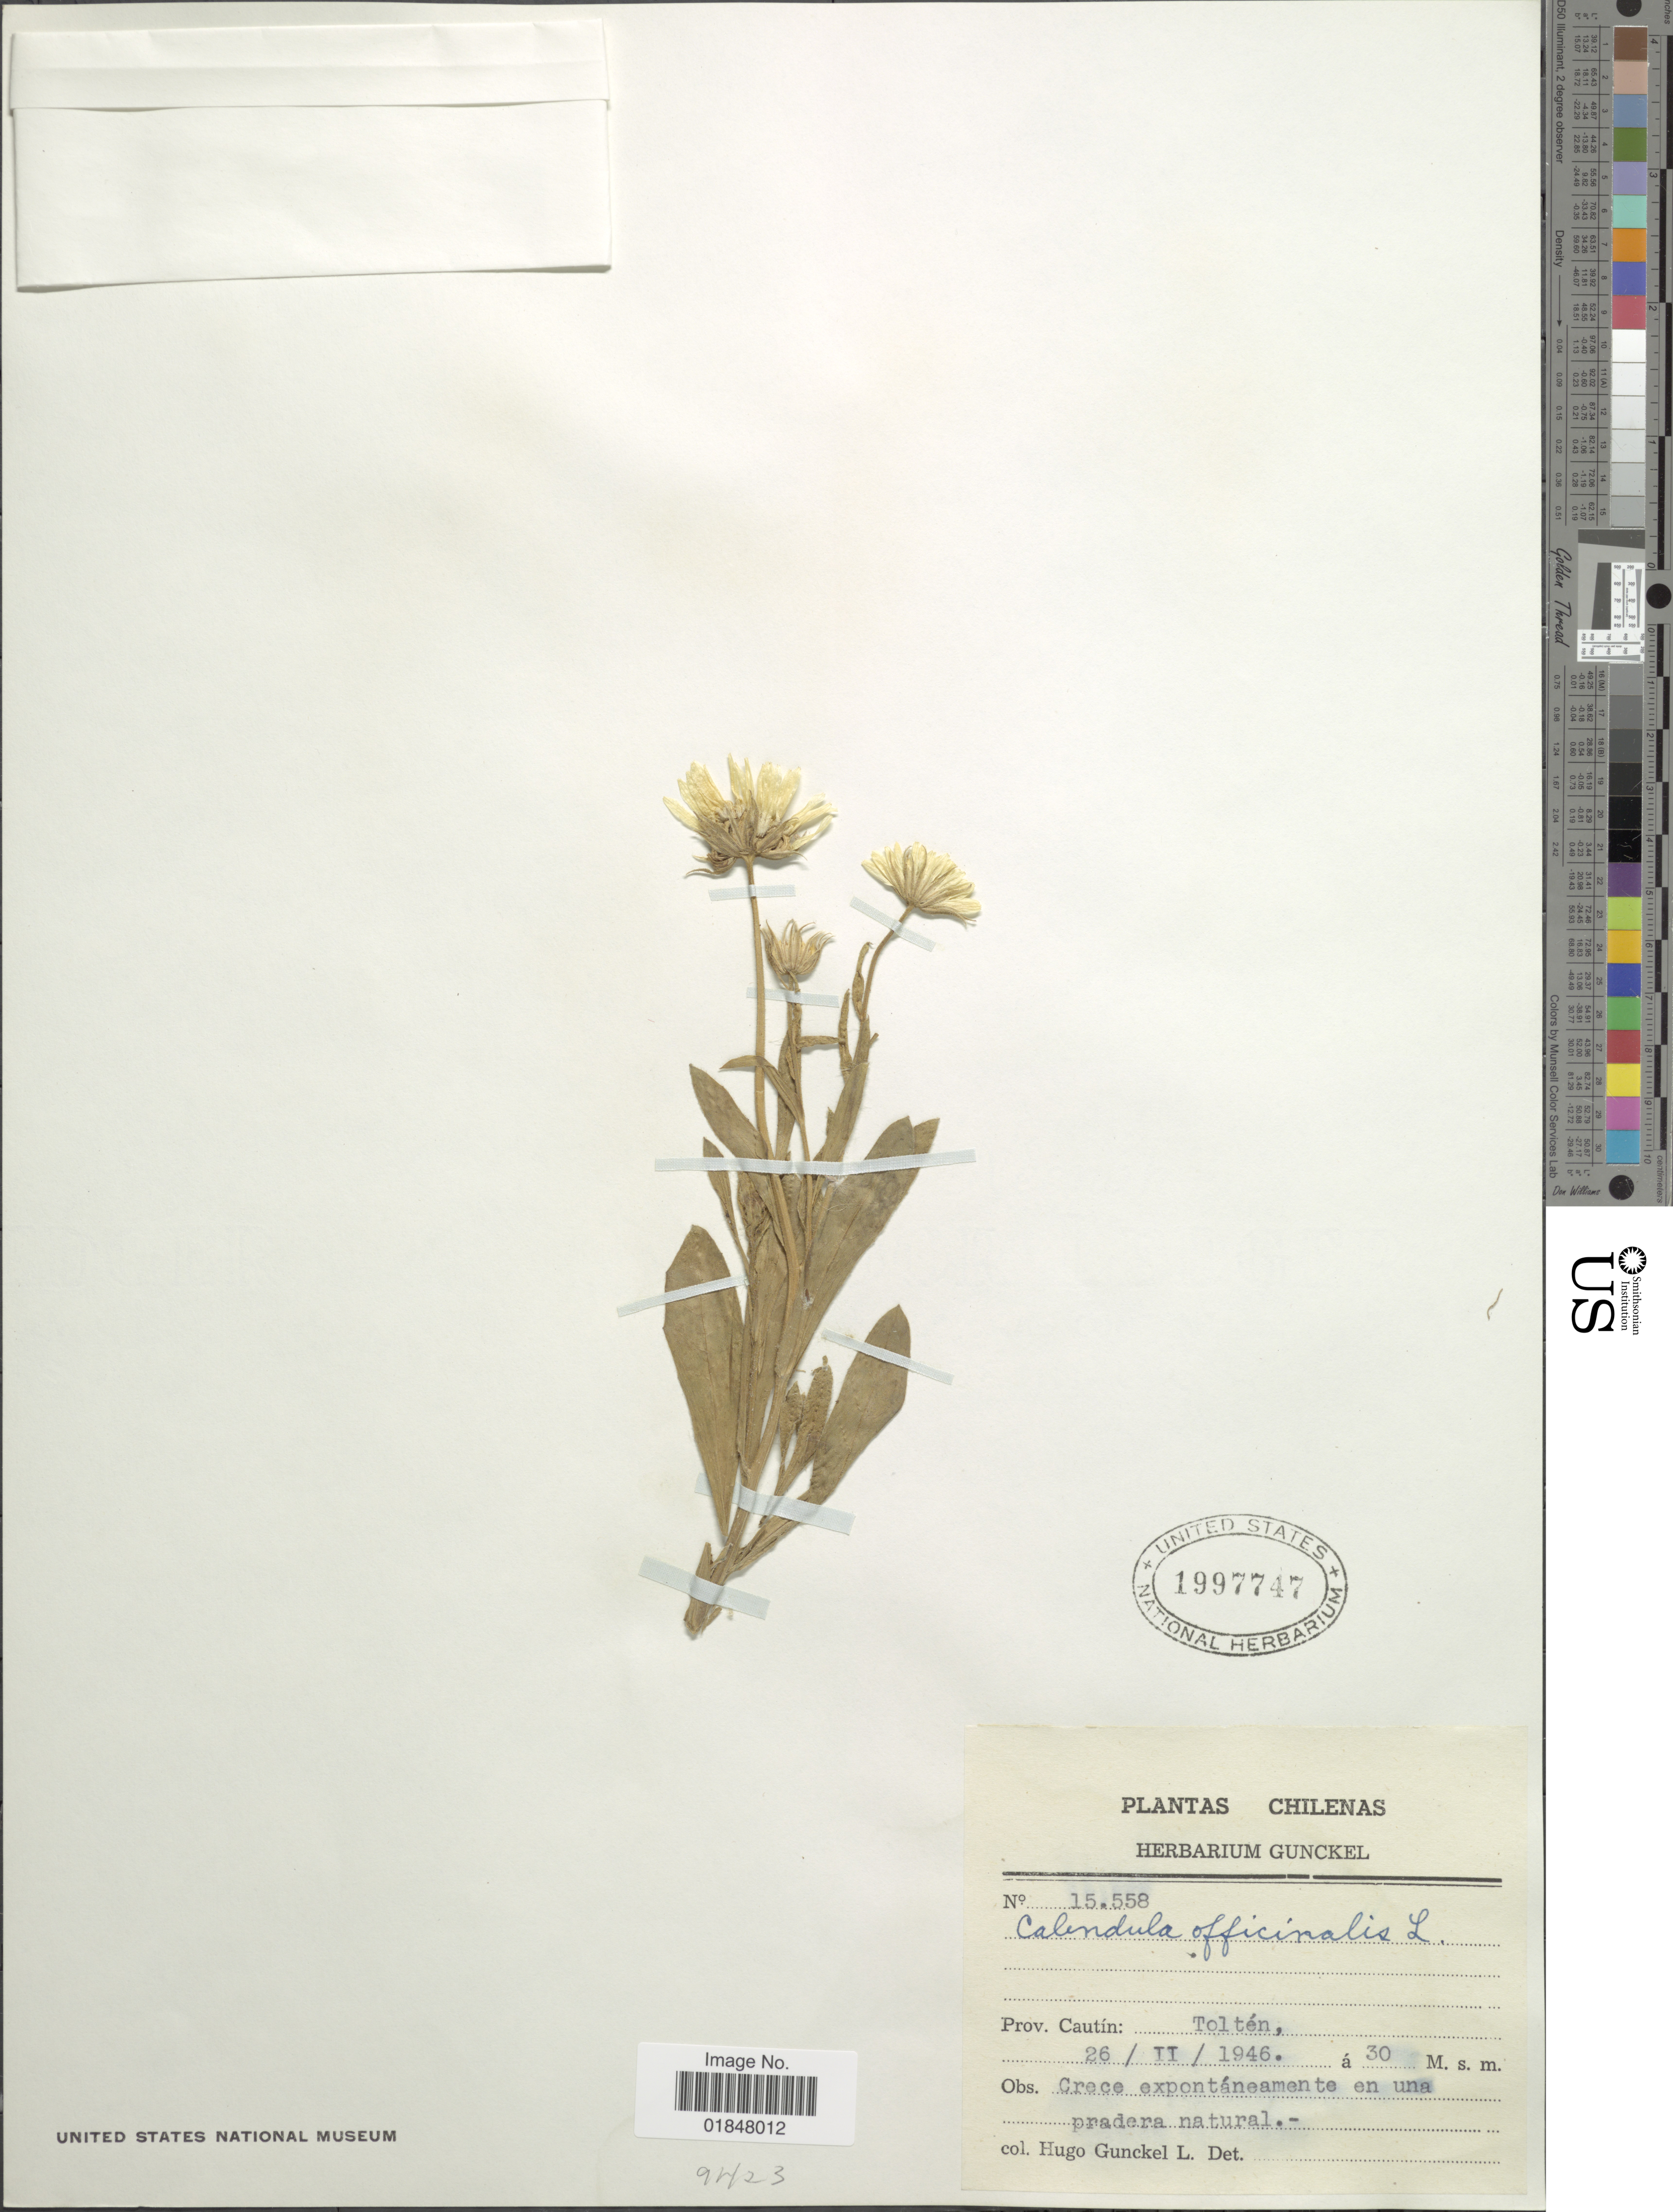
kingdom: Plantae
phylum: Tracheophyta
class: Magnoliopsida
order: Asterales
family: Asteraceae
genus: Calendula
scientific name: Calendula officinalis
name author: L.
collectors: H. Gunckel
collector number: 15558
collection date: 1946-02-26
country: Chile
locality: Prov. Cautin: Tolten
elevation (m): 30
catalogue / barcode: US 1997747